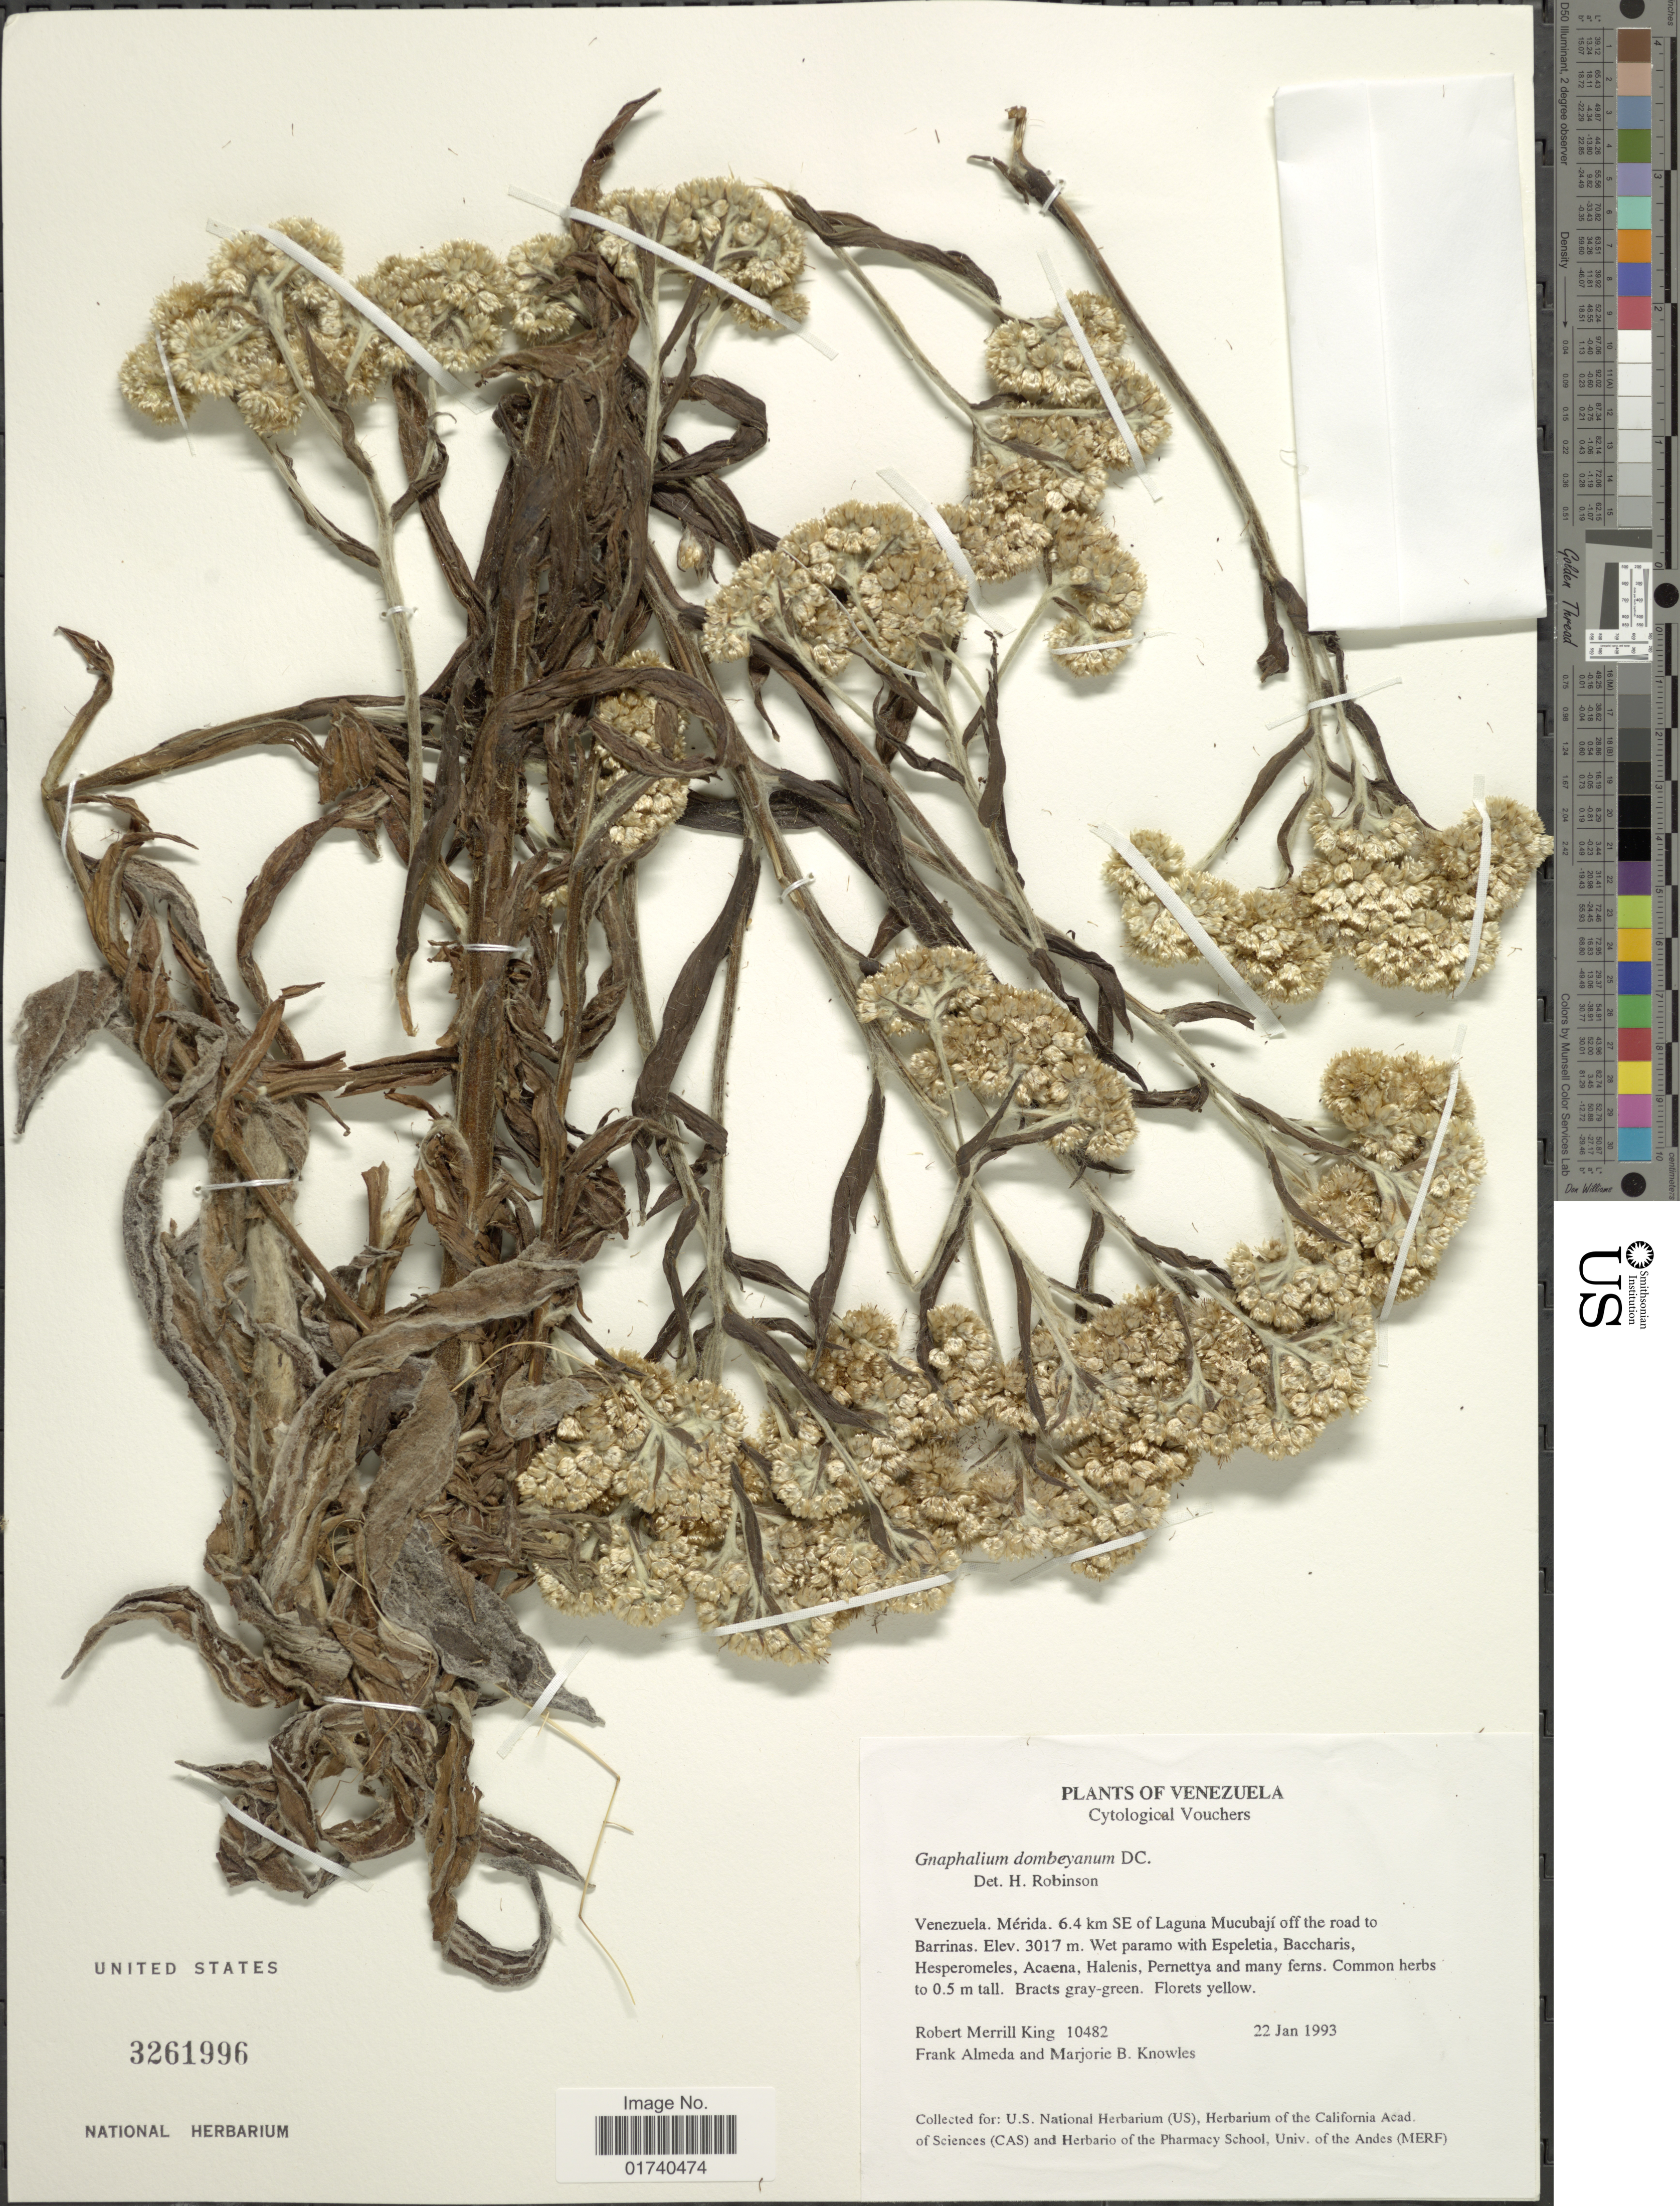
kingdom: Plantae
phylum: Tracheophyta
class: Magnoliopsida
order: Asterales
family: Asteraceae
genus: Pseudognaphalium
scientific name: Pseudognaphalium dombeyanum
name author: (DC.) Anderb.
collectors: R. M. King, F. Almeda & M. B. Knowles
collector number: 10482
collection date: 1993-01-22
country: Venezuela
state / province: Mérida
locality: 6.4 km SE of Laguna Macubaji off the road to Barrinas.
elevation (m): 3017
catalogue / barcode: US 3261996